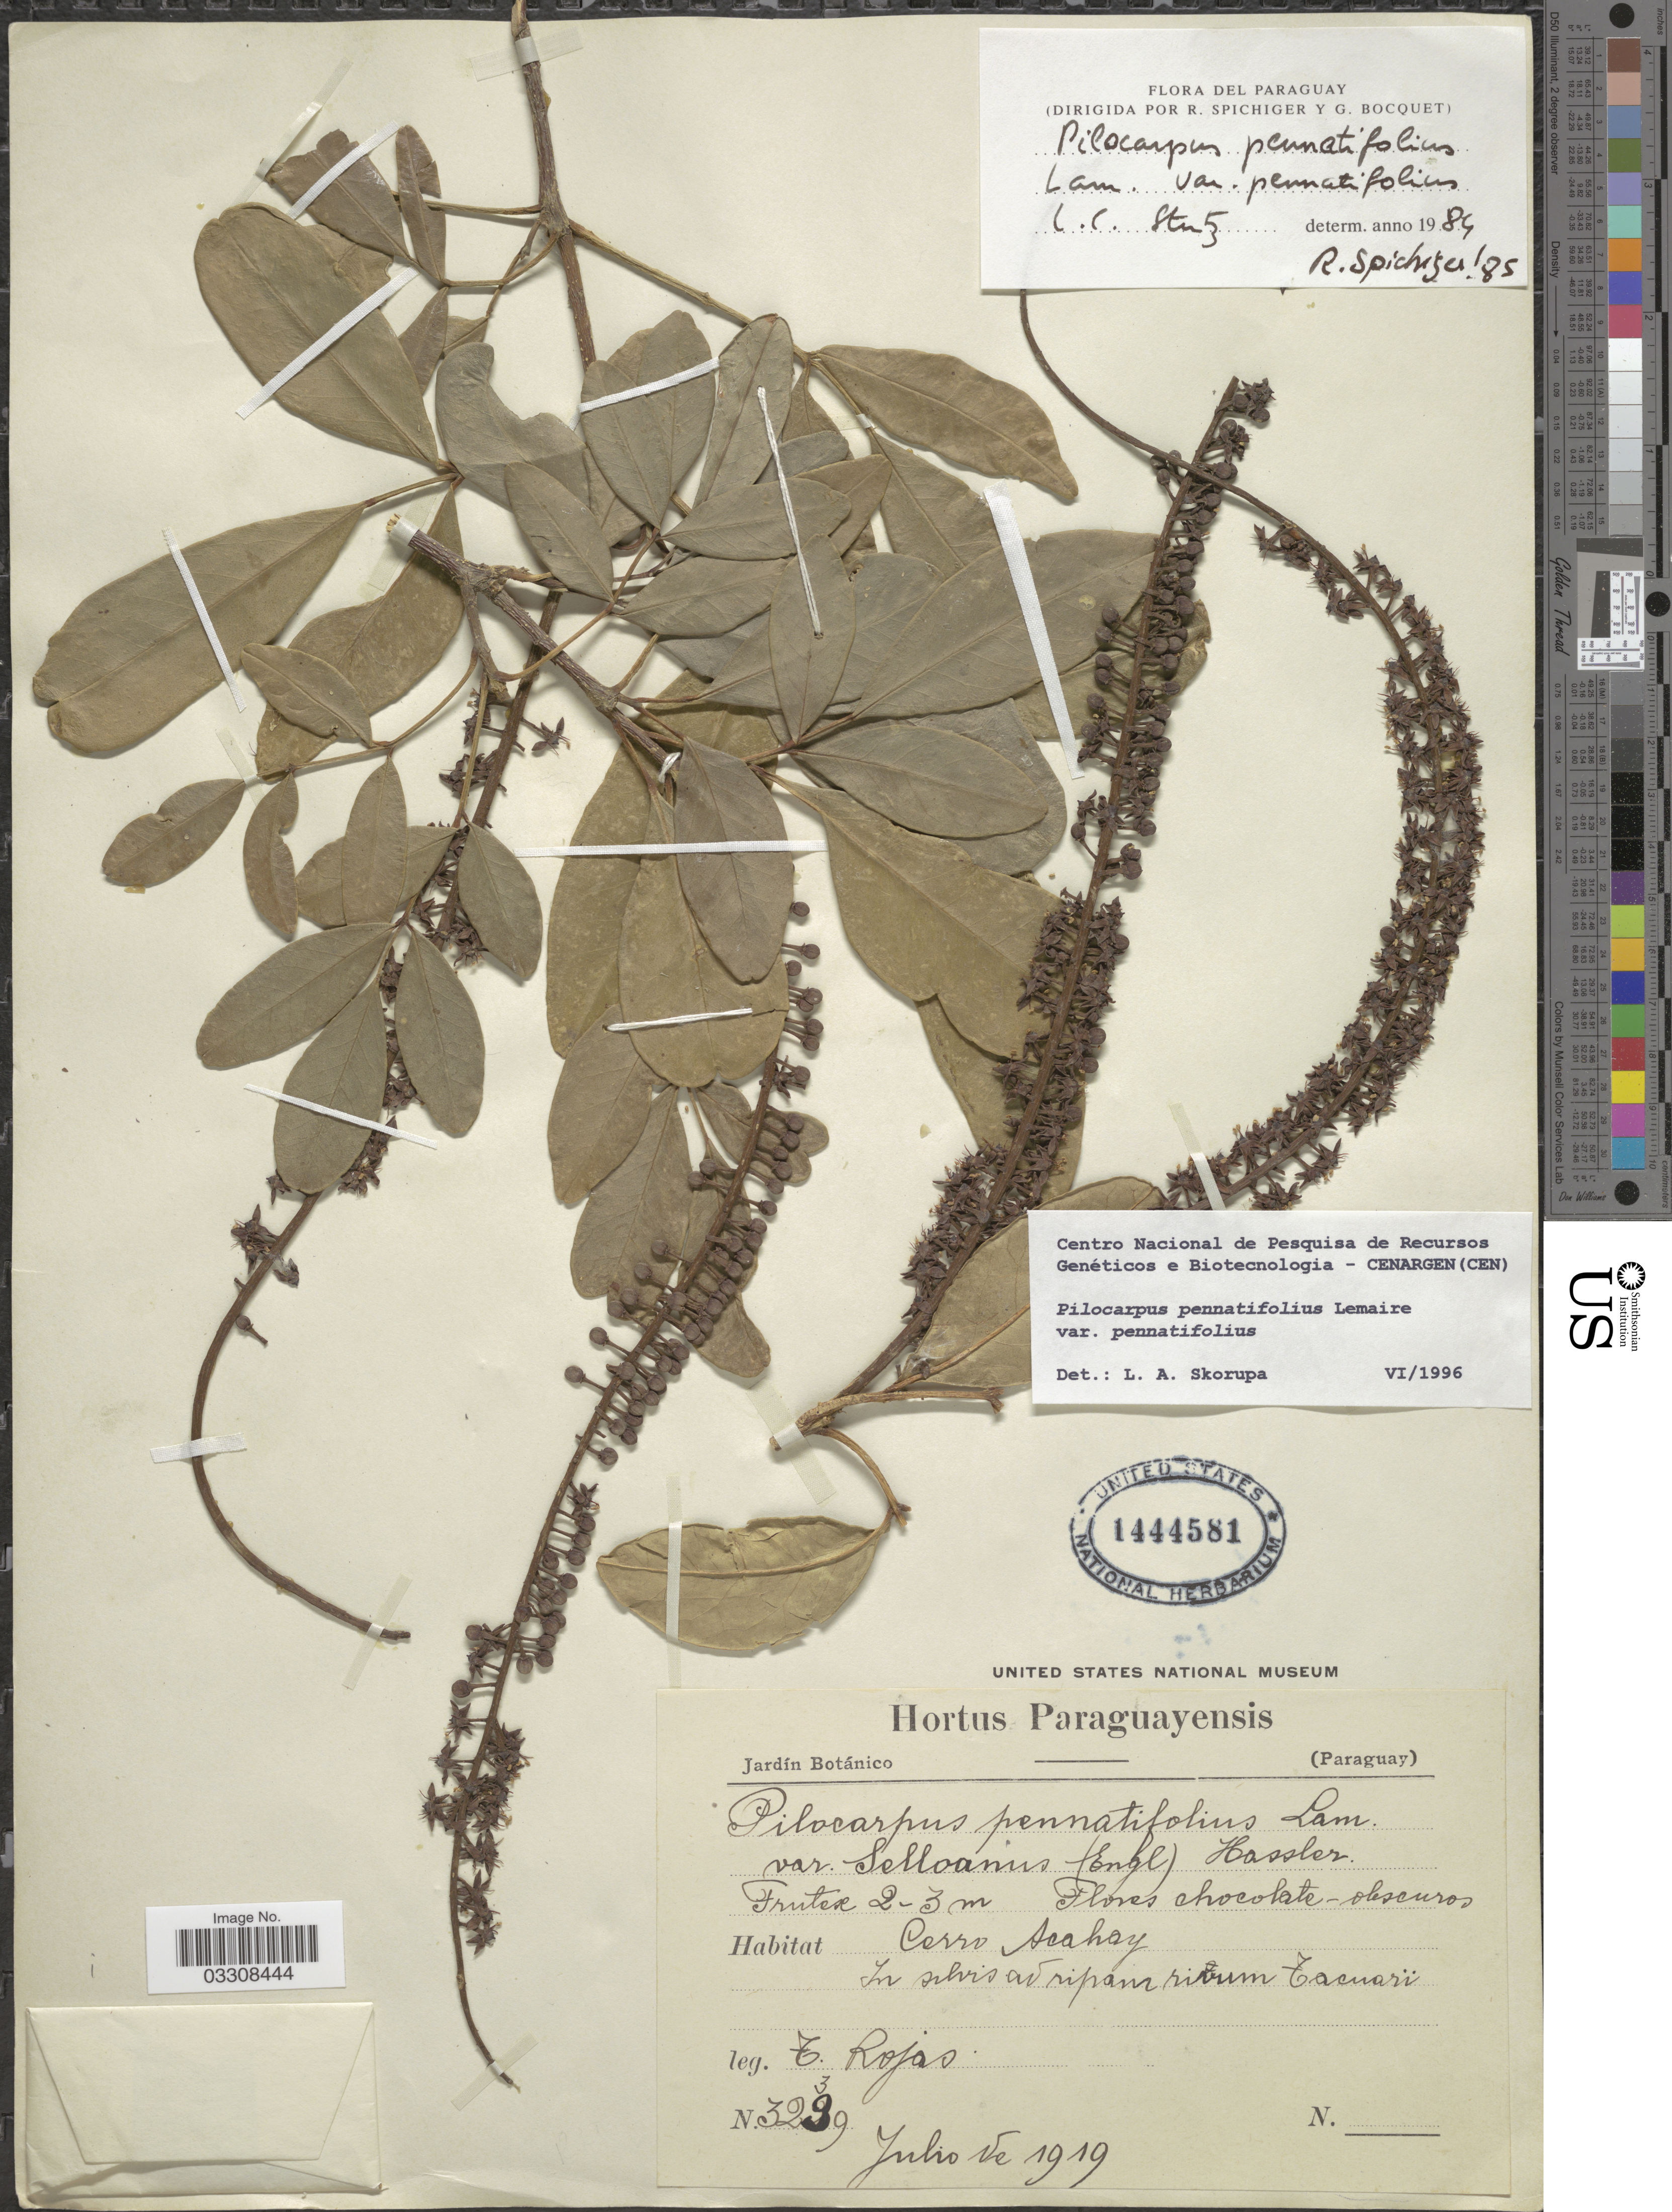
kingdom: Plantae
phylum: Tracheophyta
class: Magnoliopsida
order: Sapindales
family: Rutaceae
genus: Pilocarpus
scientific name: Pilocarpus pennatifolius var. pennatifolius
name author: Lem.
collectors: T. Rojas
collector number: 3239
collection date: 1919-07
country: Paraguay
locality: Cerro Acahay. In silvis ad ripam ribum Tacuari.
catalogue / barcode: US 1444581